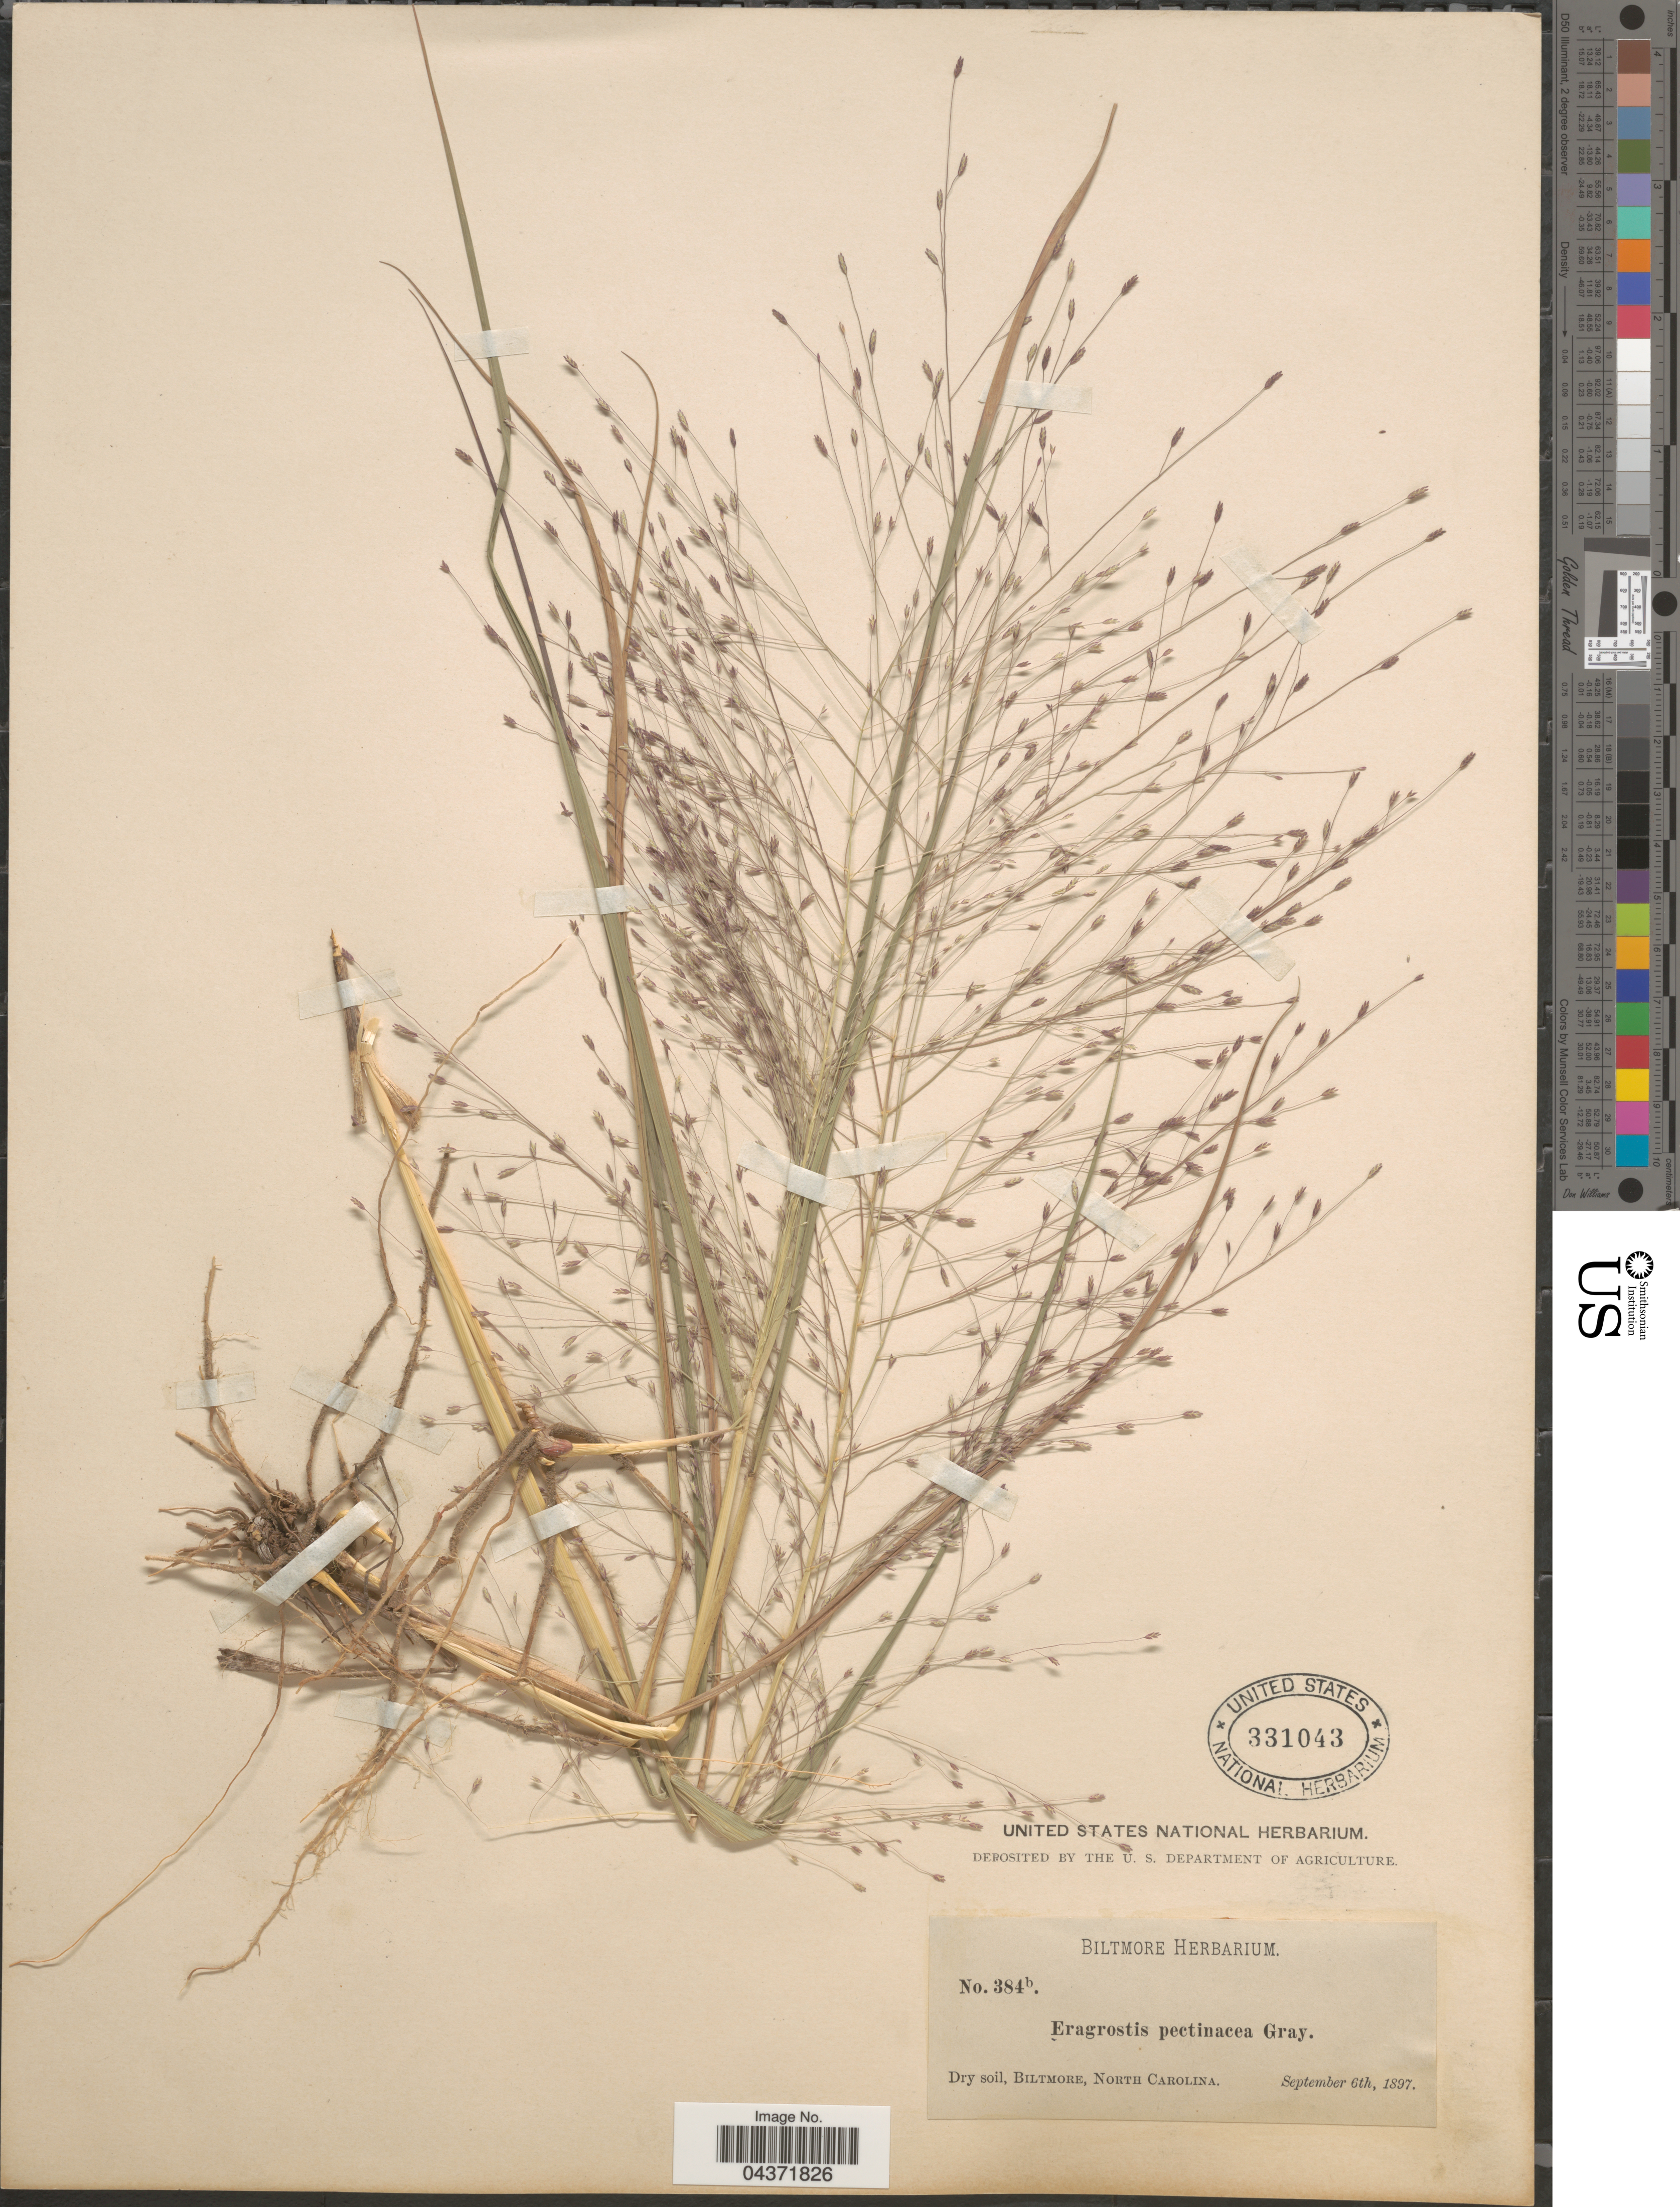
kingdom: Plantae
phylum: Tracheophyta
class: Liliopsida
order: Poales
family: Poaceae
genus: Eragrostis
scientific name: Eragrostis spectabilis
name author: (Pursh) Steud.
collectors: ex herb. Biltmore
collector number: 384b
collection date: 1897-09-06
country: United States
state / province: North Carolina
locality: Biltmore.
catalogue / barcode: US 331043